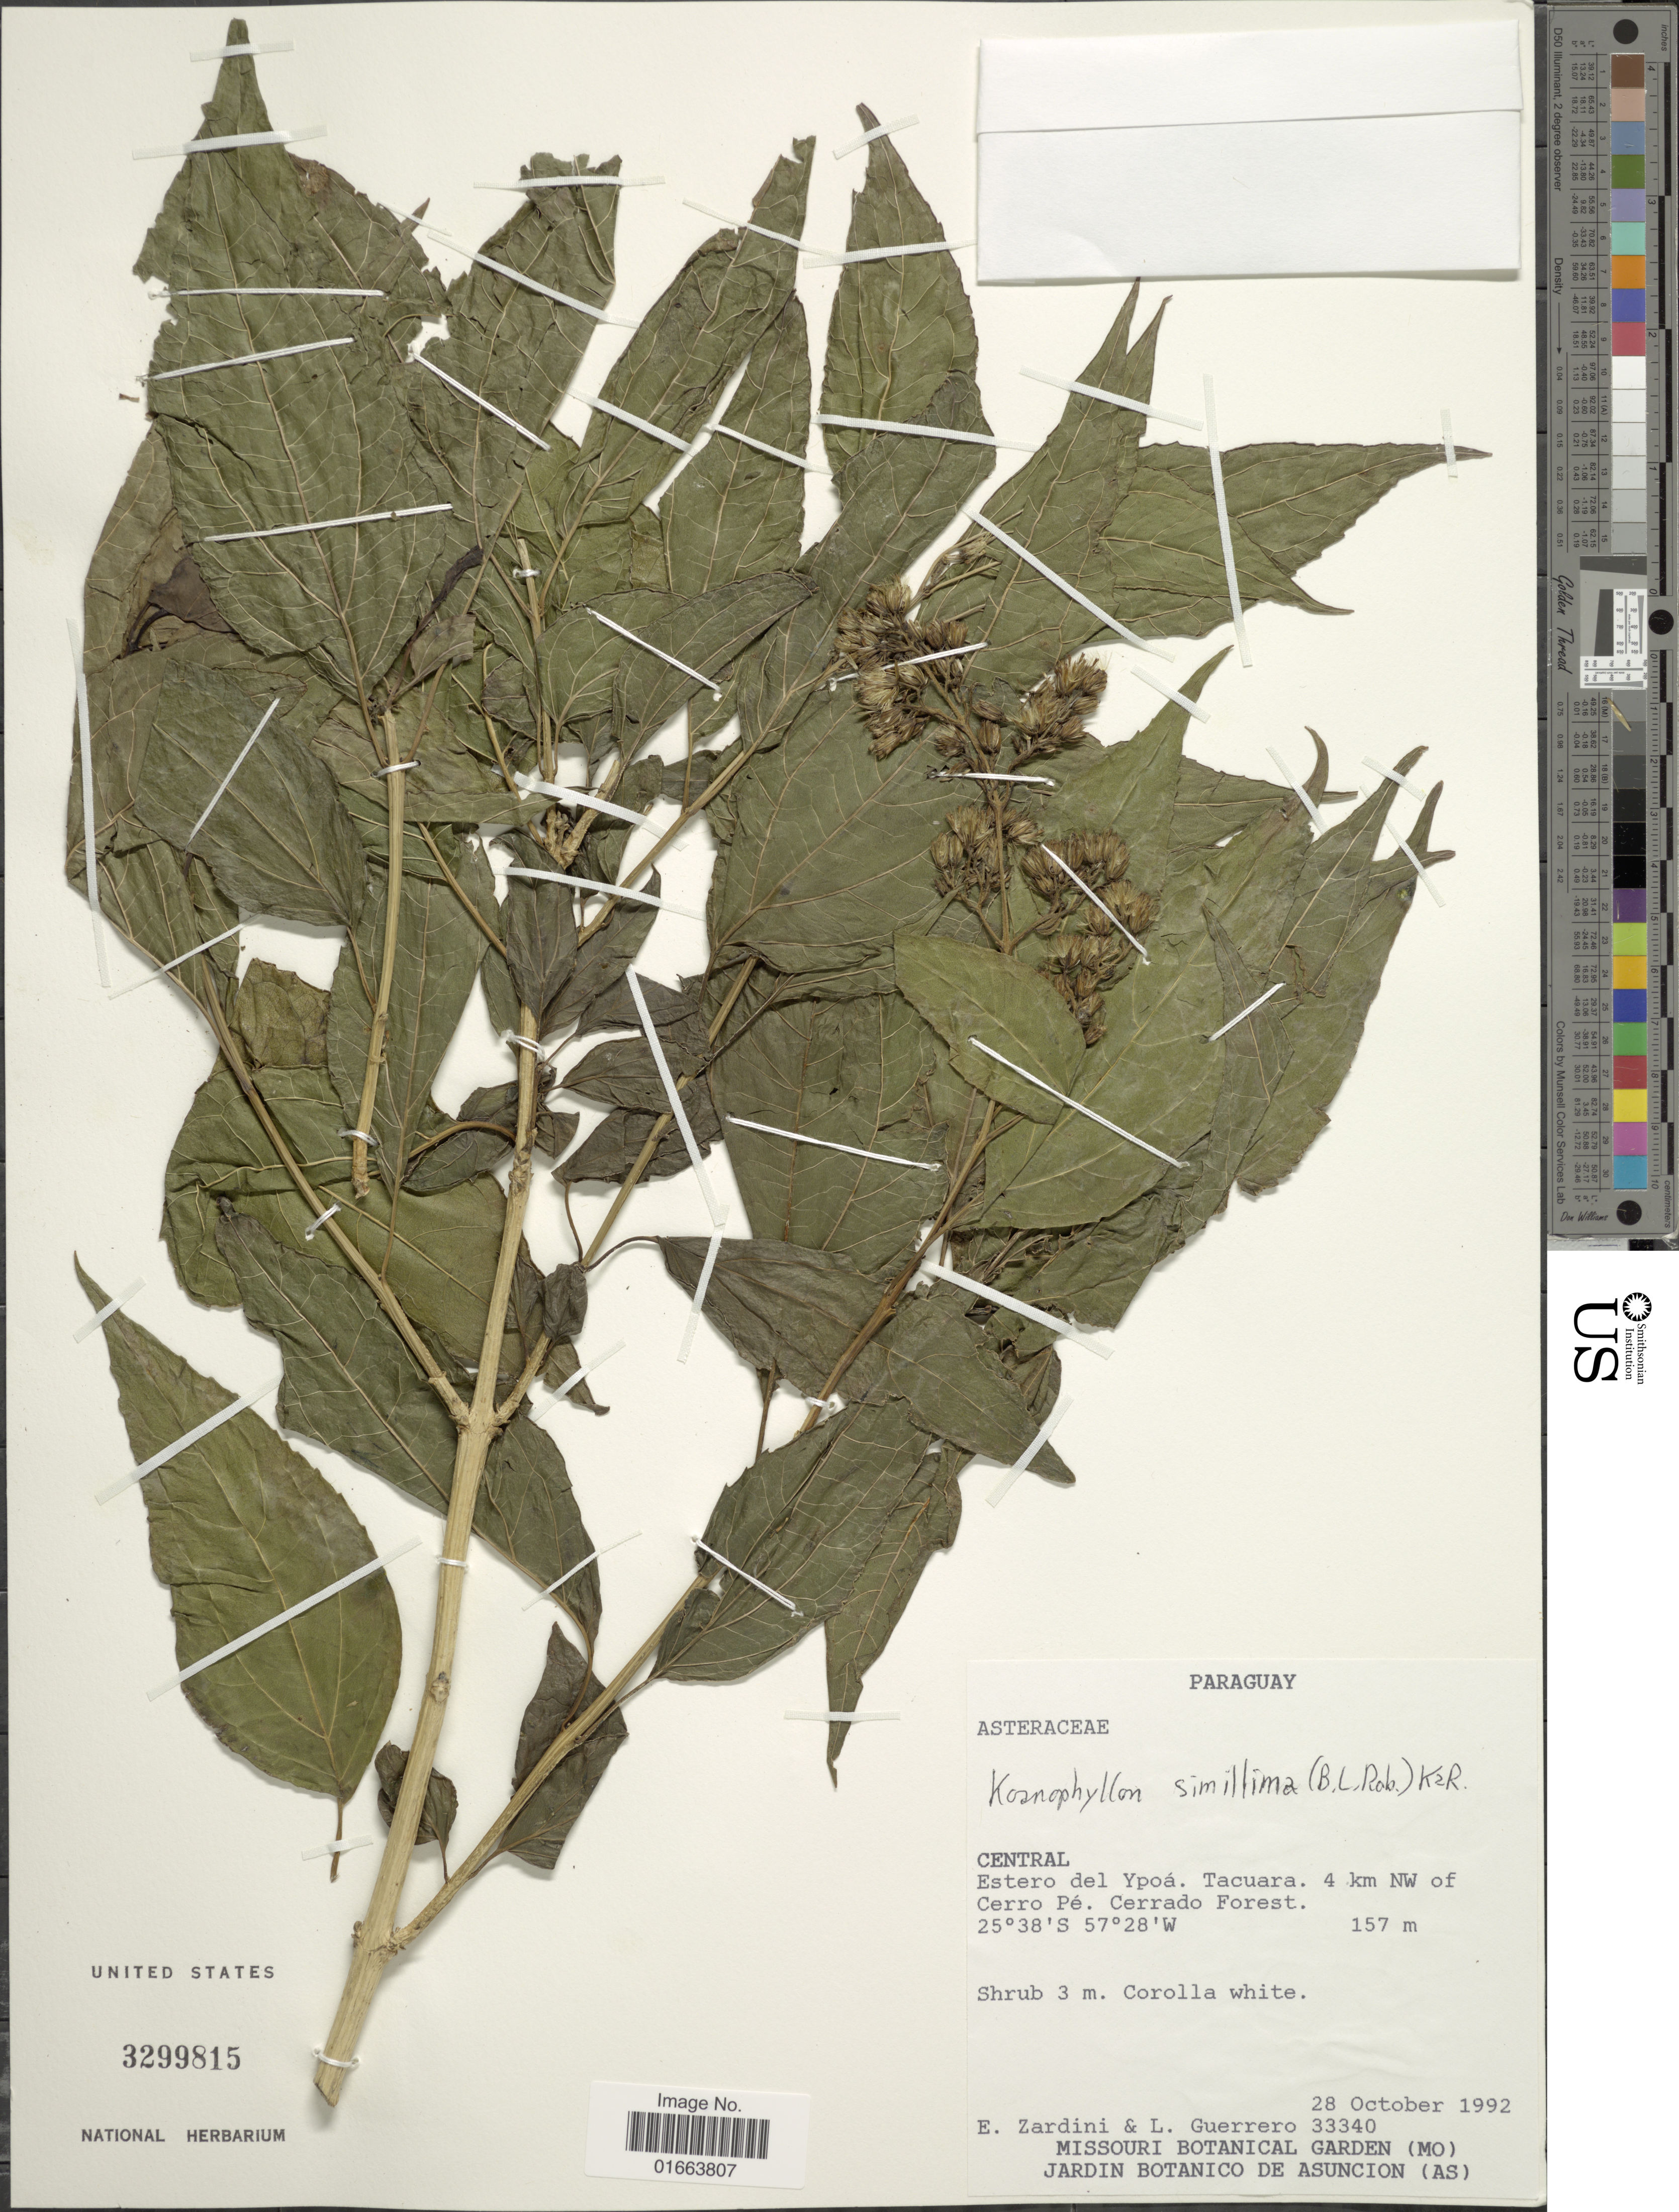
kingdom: Plantae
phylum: Tracheophyta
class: Magnoliopsida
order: Asterales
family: Asteraceae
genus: Koanophyllon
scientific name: Koanophyllon simillimum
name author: (B.L. Rob.) R.M. King & H. Rob.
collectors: E. M. Zardini & L. Guerrero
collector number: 33340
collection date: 1992-10-28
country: Paraguay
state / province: Central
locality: Estero del Ypoá. Tacuara. 4 km NW of Cerro Pé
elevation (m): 157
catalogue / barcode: US 3299815